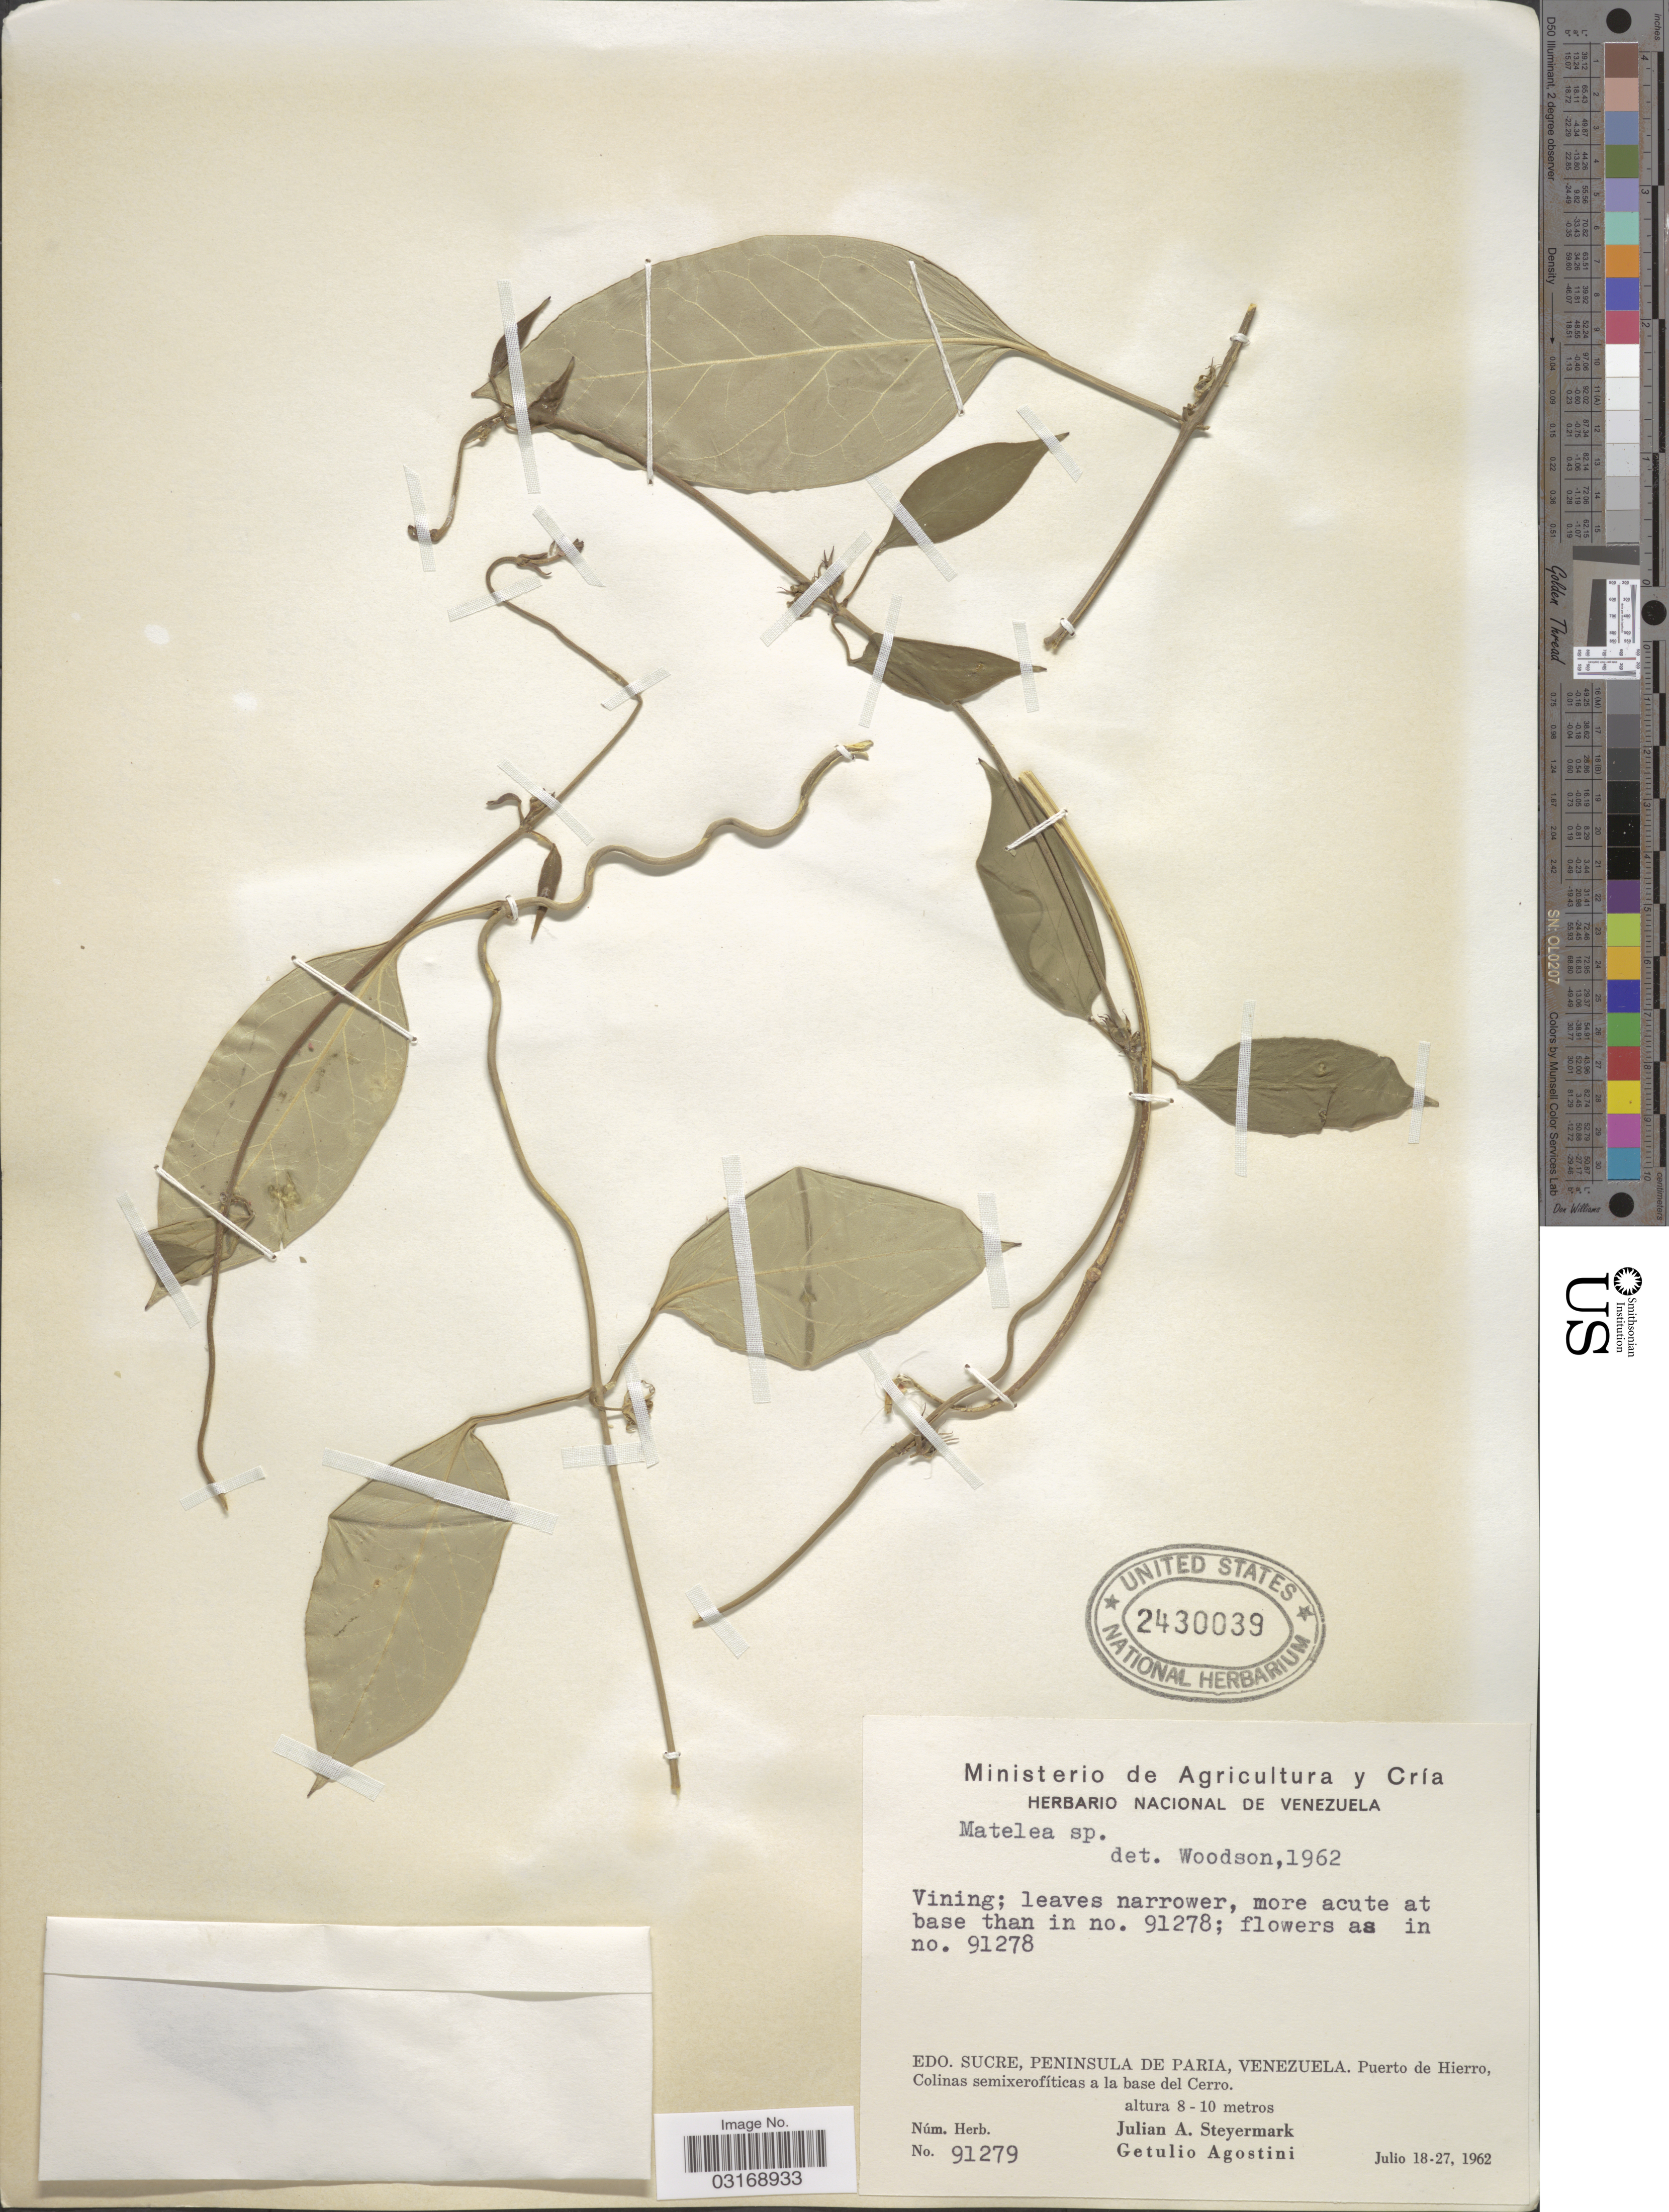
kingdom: Plantae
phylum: Tracheophyta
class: Magnoliopsida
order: Gentianales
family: Apocynaceae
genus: Matelea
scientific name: Matelea sp.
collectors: J. Steyermark & G. Agostini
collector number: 91279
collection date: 1962-07-18/1962-07-27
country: Venezuela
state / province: Sucre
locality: Peninsula de Paria. Puerto de Hierro, Colinas semixerofíticas a la base del Cerro.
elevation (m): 8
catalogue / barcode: US 2430039